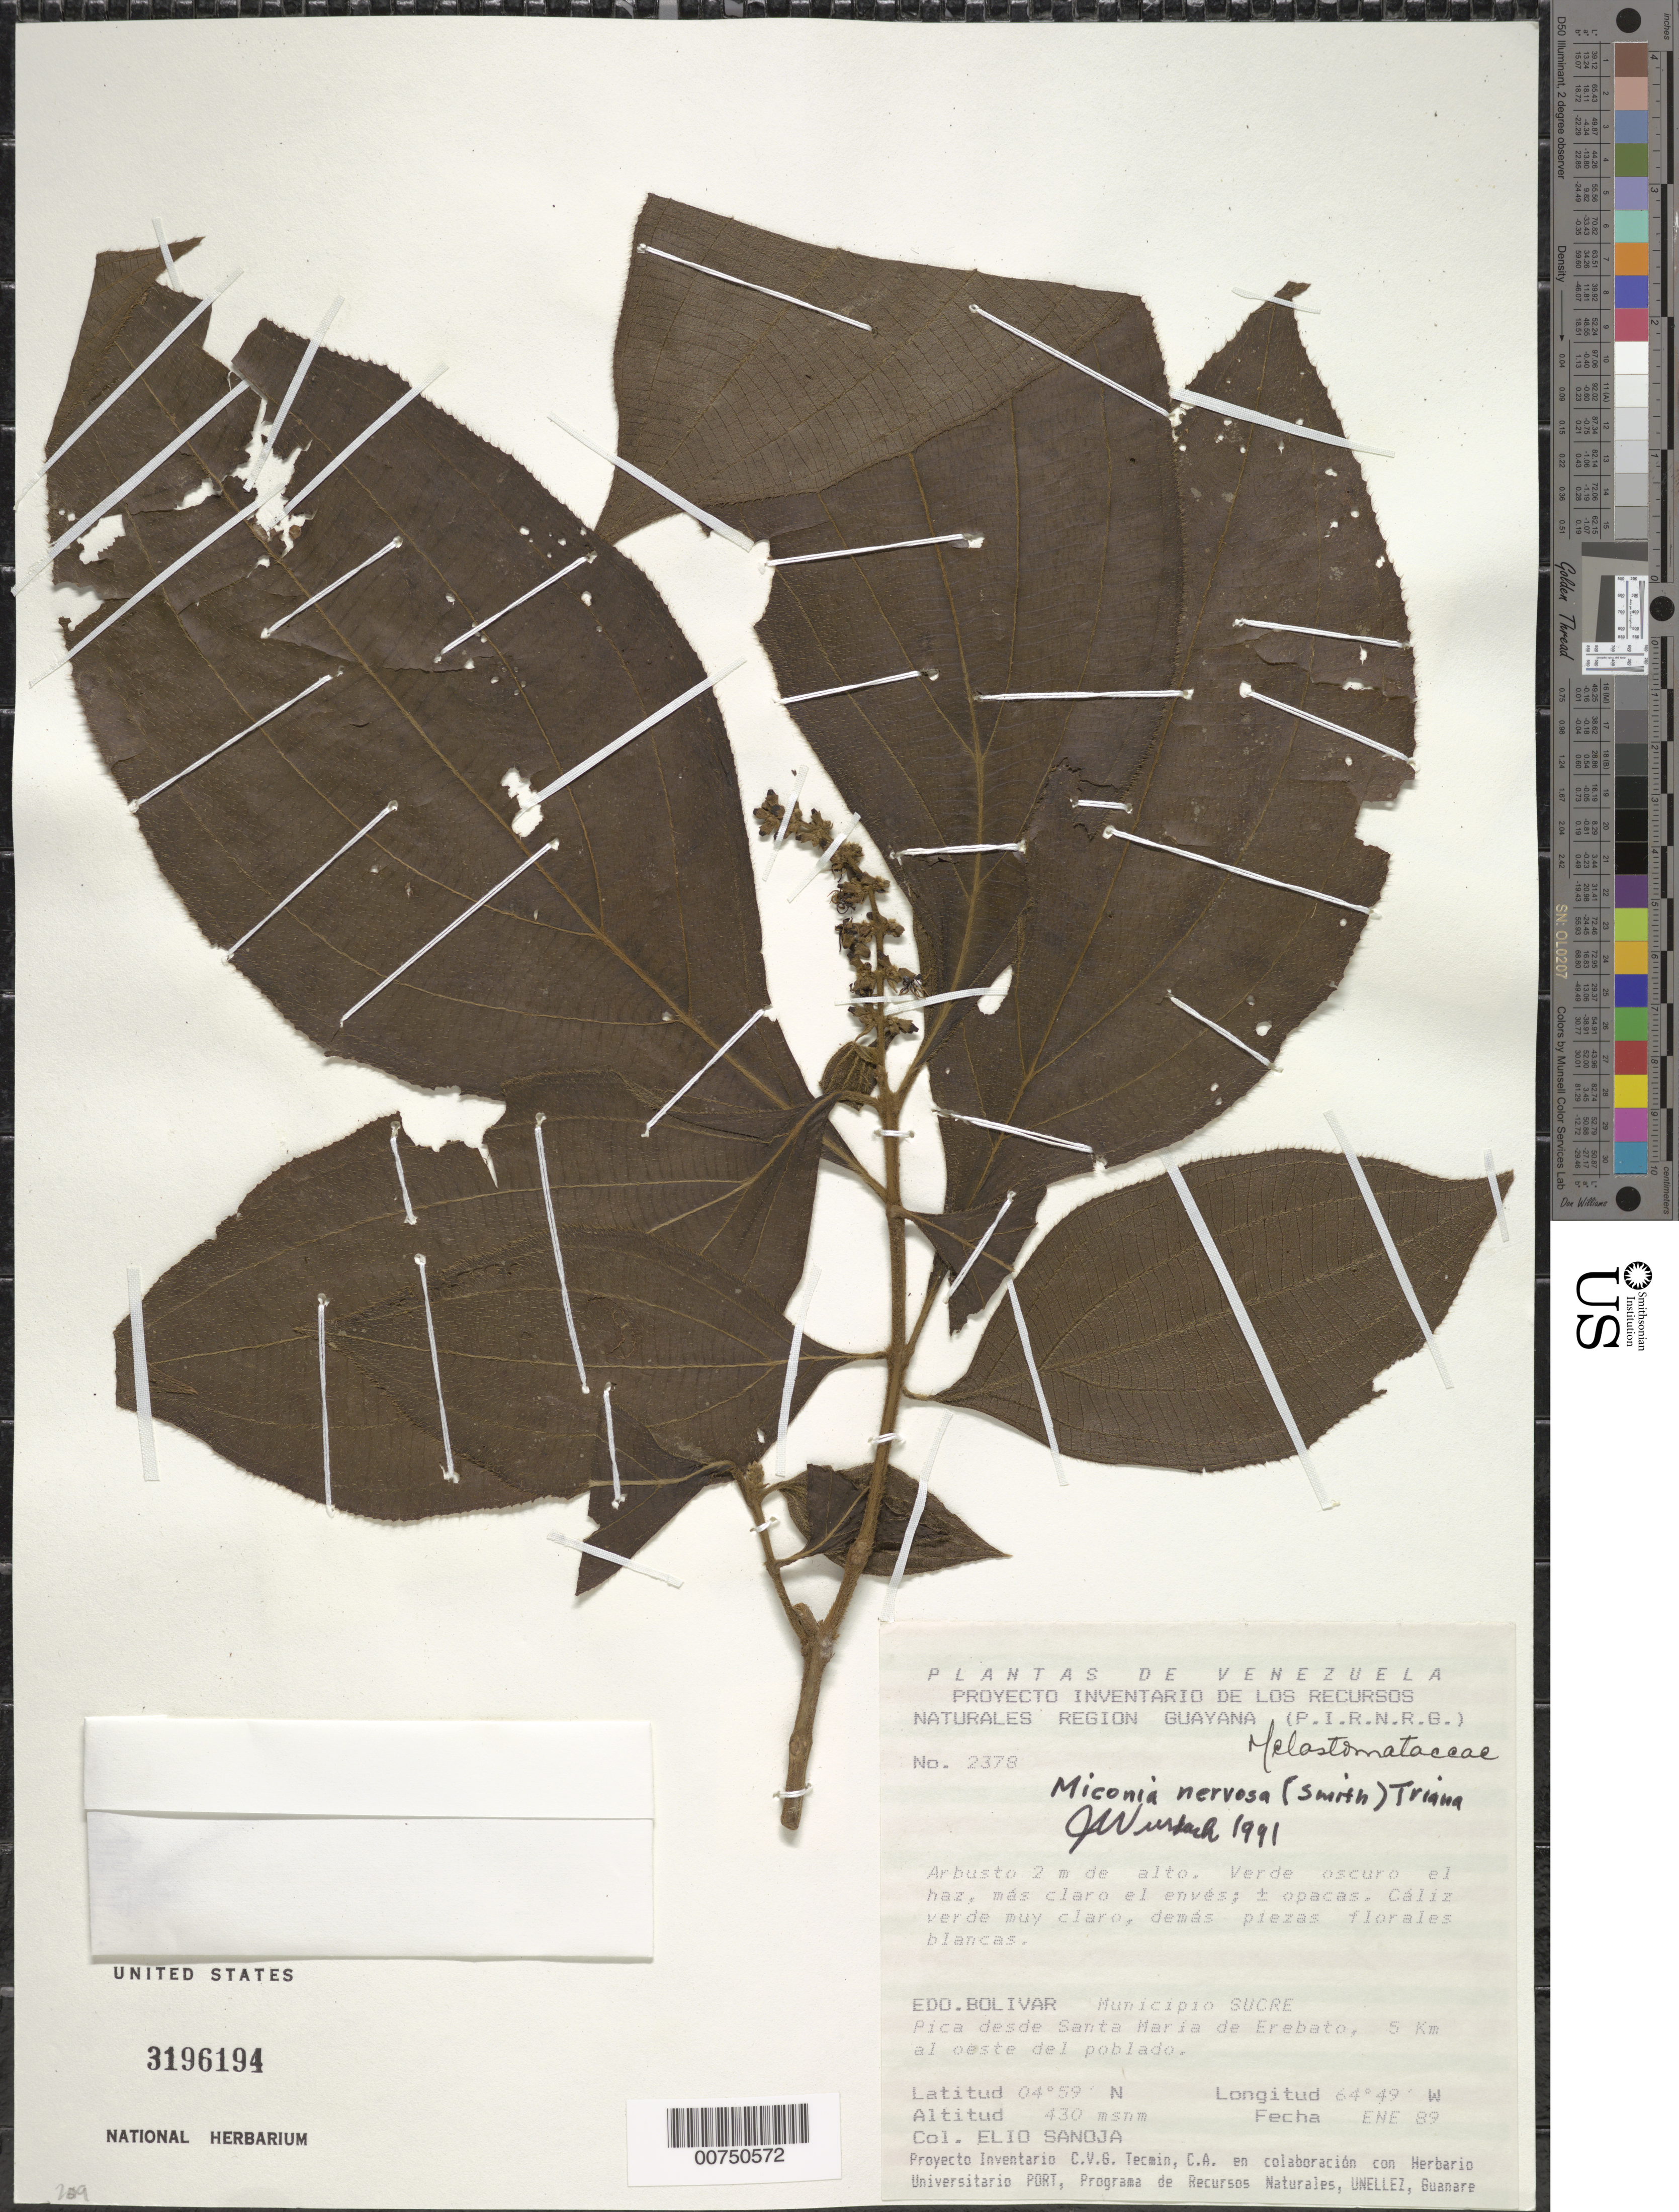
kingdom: Plantae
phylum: Tracheophyta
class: Magnoliopsida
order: Myrtales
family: Melastomataceae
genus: Miconia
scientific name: Miconia nervosa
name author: (Sm.) Triana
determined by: Wurdack, John J., (US), US (UNITED STATES)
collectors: E. Sanoja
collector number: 2378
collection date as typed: Jan-89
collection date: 1989-01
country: Venezuela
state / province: Bolívar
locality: Mun. Sucre, Santa María de Erebato, 5 km oeste del poblado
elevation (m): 430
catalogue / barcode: US 3196194